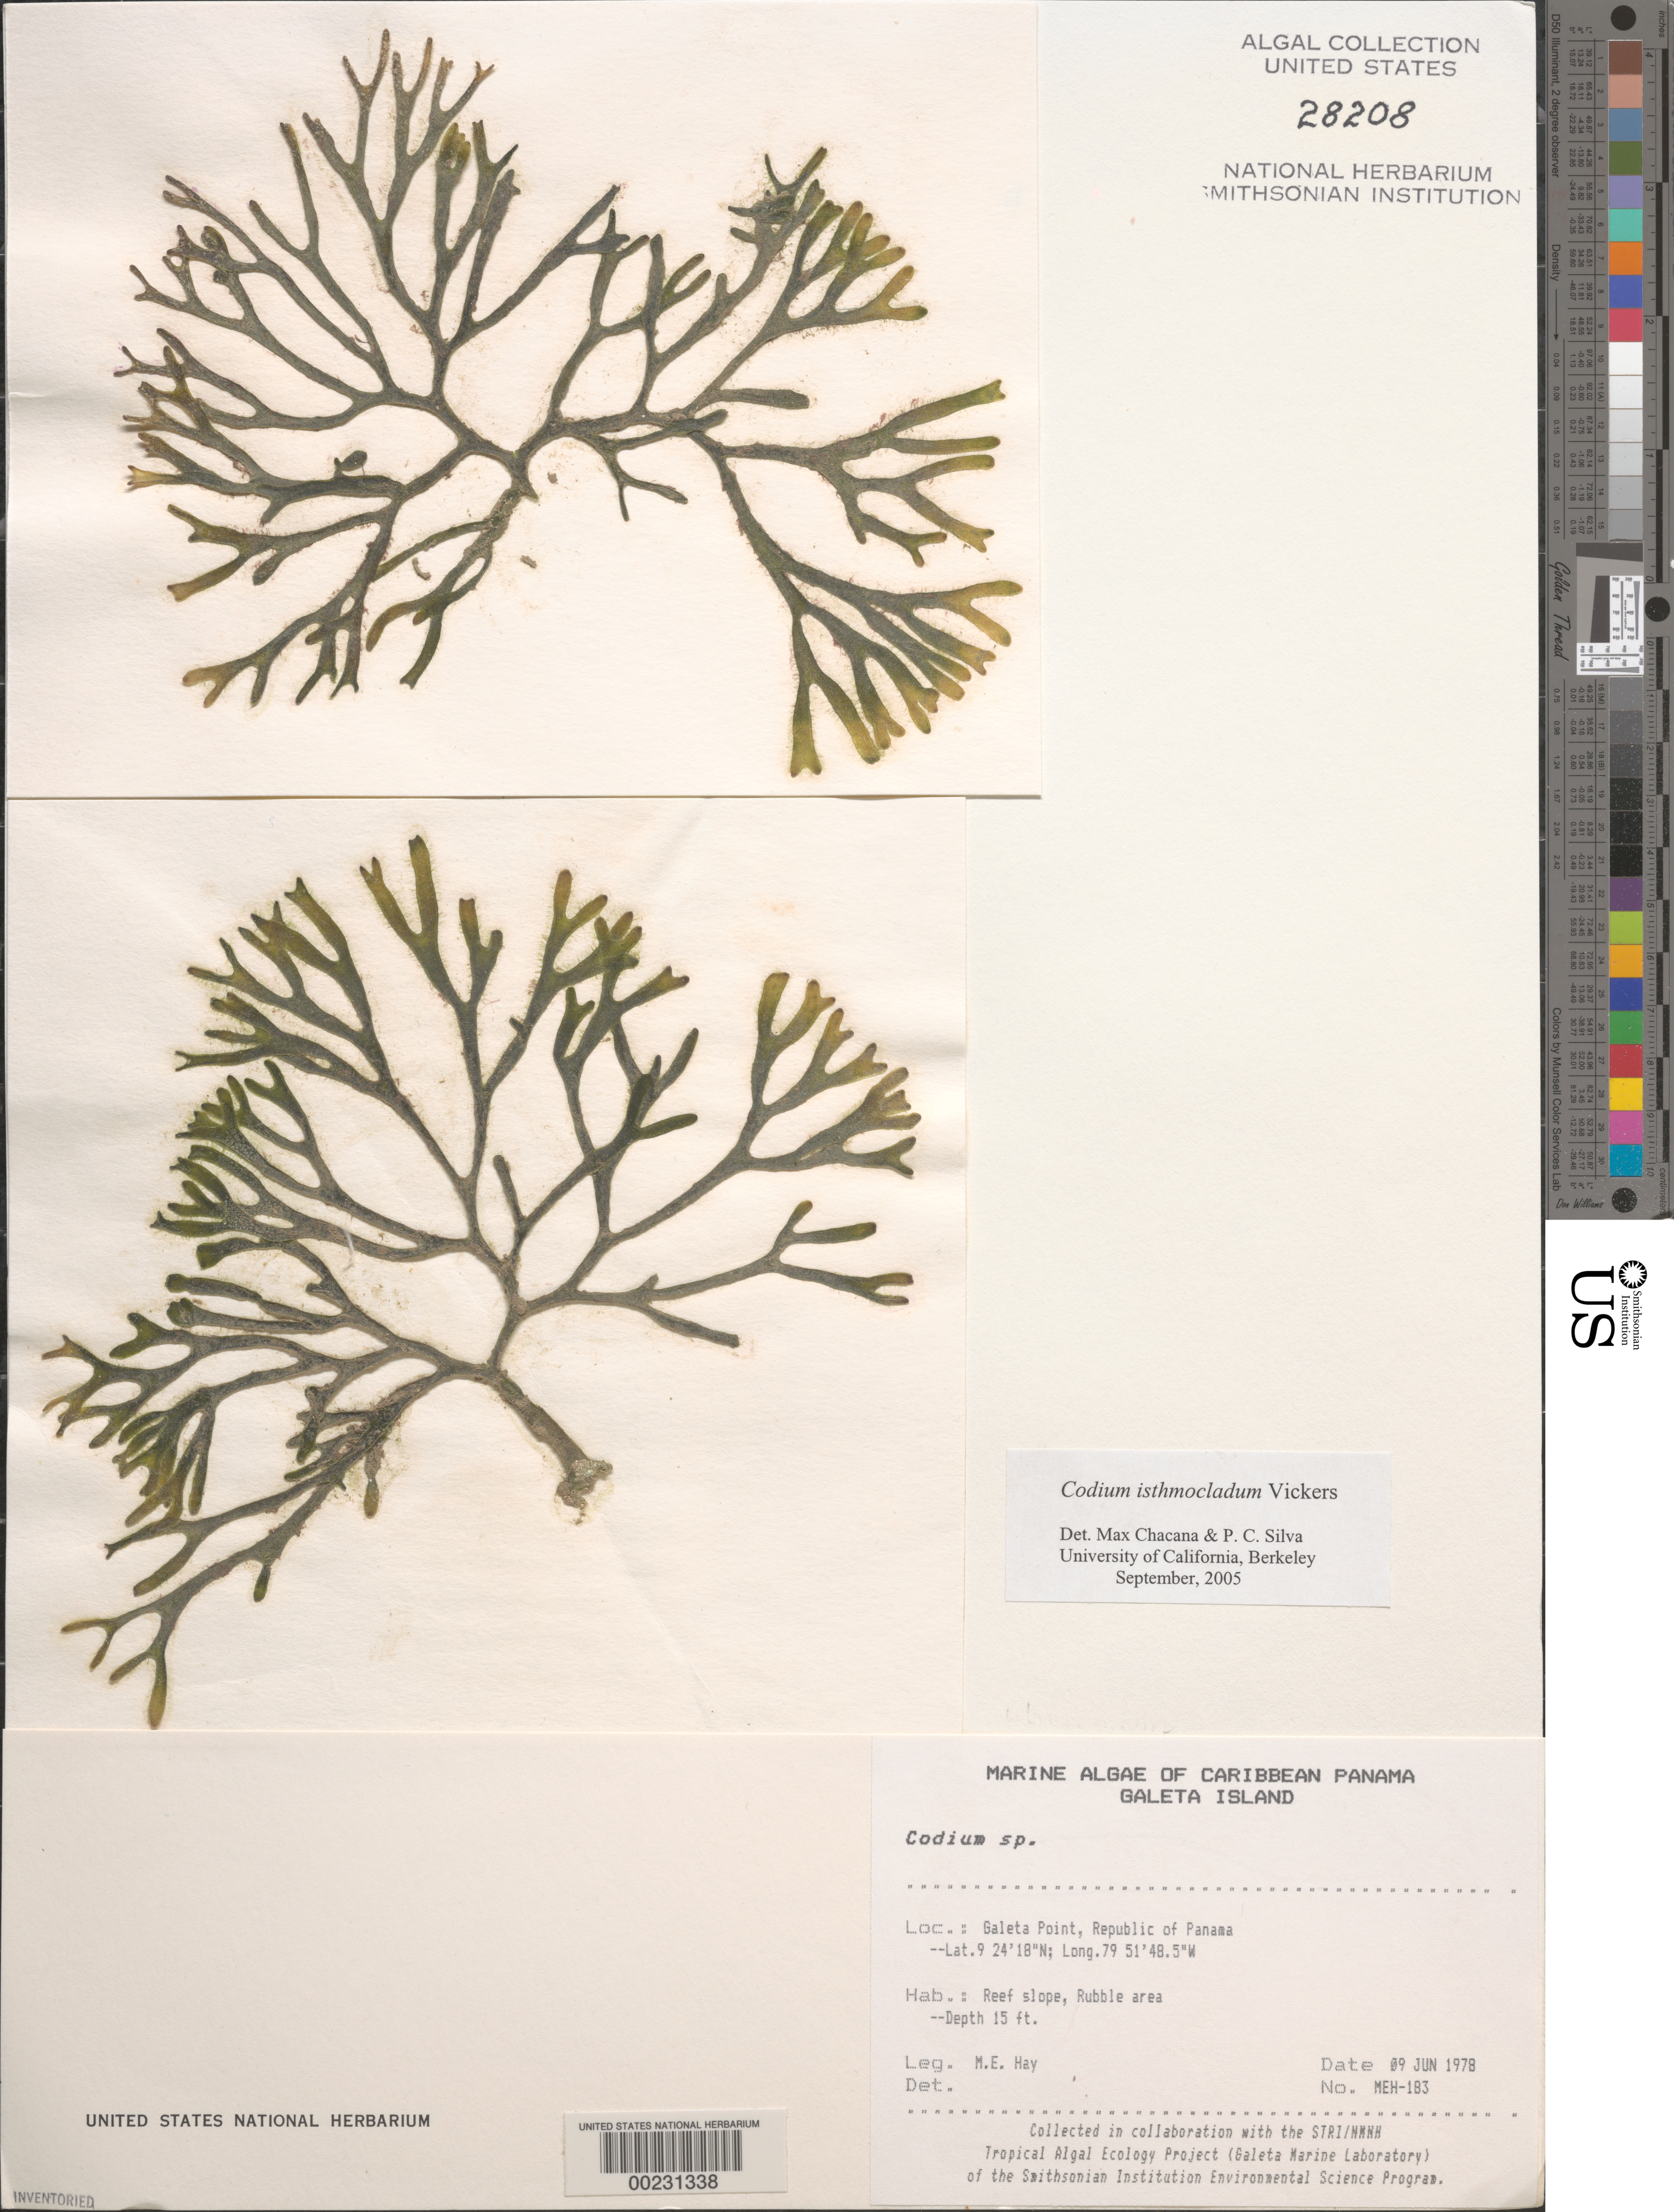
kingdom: Plantae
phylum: Chlorophyta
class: Ulvophyceae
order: Bryopsidales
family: Codiaceae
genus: Codium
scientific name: Codium isthmocladum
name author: Vickers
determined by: Chacana, M. E.; Silva, P. C.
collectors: M. E. Hay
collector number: MEH-183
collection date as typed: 09 Jun 1978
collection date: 1978-06-09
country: Panama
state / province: Colón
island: Galeta Island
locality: Galeta Point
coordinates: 9 24' 18" N, 79 51' 48.5" W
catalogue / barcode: US 28208